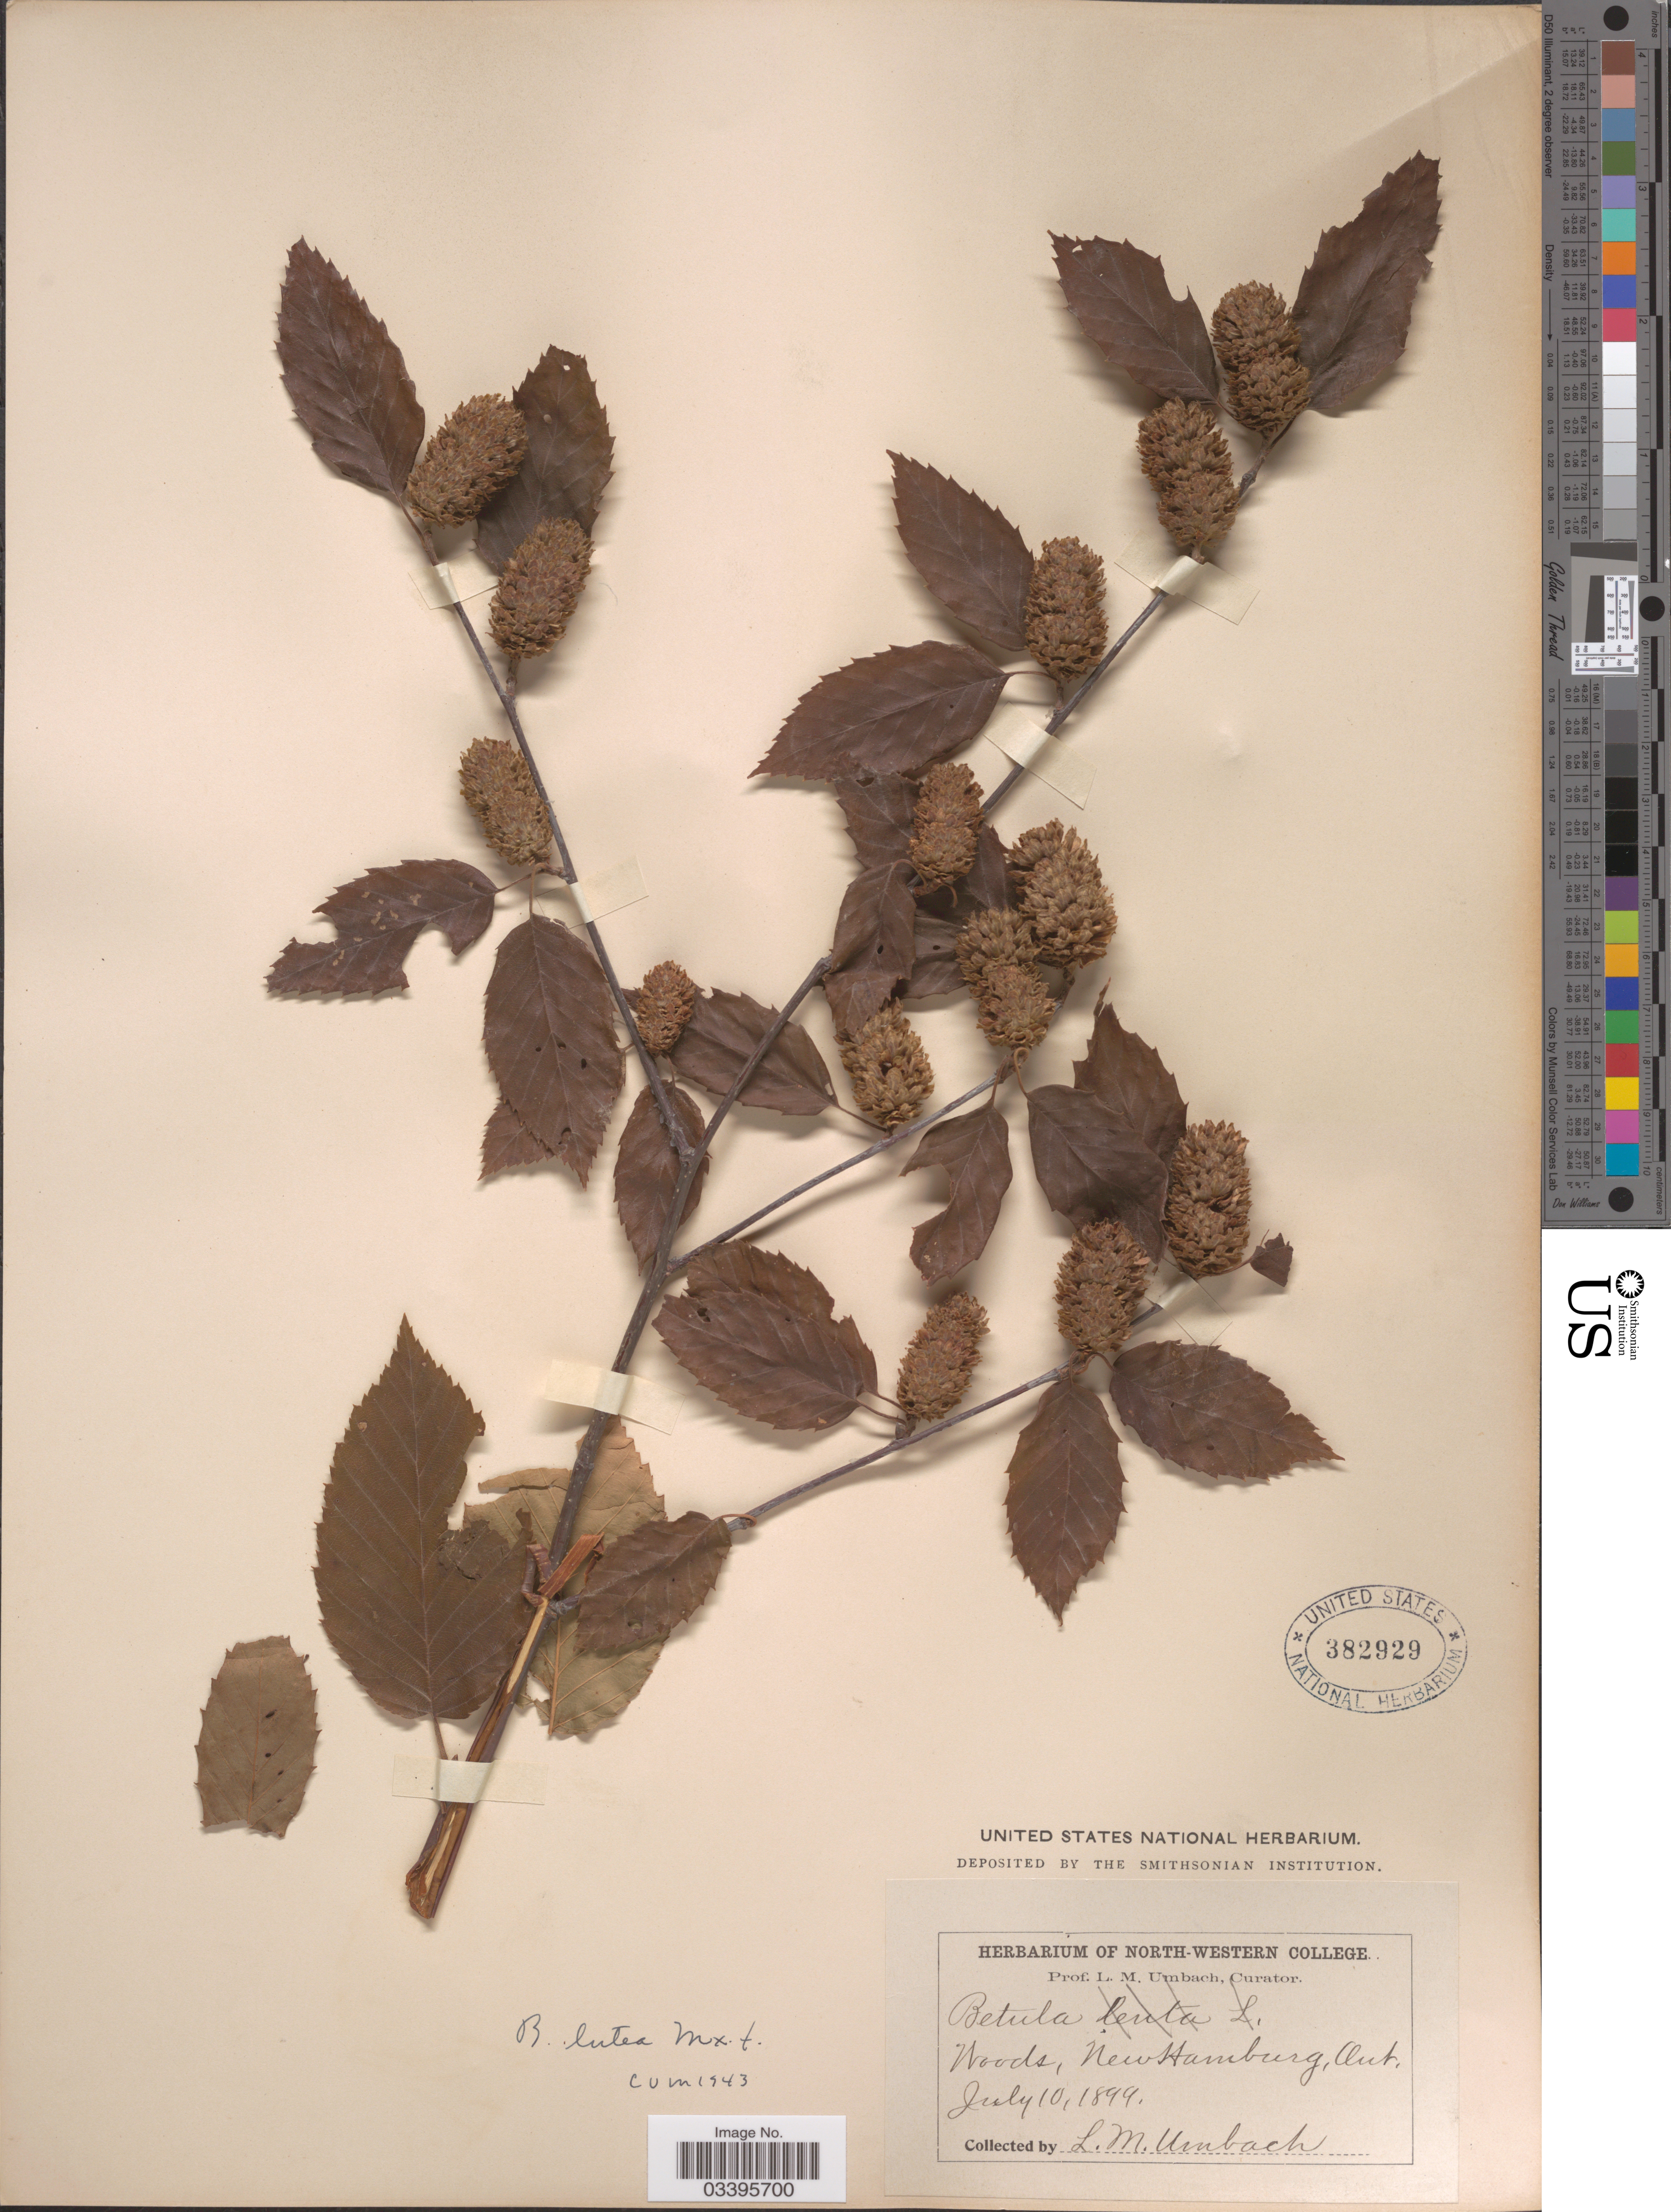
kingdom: Plantae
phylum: Tracheophyta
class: Magnoliopsida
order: Fagales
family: Betulaceae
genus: Betula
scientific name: Betula lutea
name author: F. Michx.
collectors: L. M. Umbach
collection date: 1899-07-10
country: Canada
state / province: Ontario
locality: Woods, New Hamburg.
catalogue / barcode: US 382929